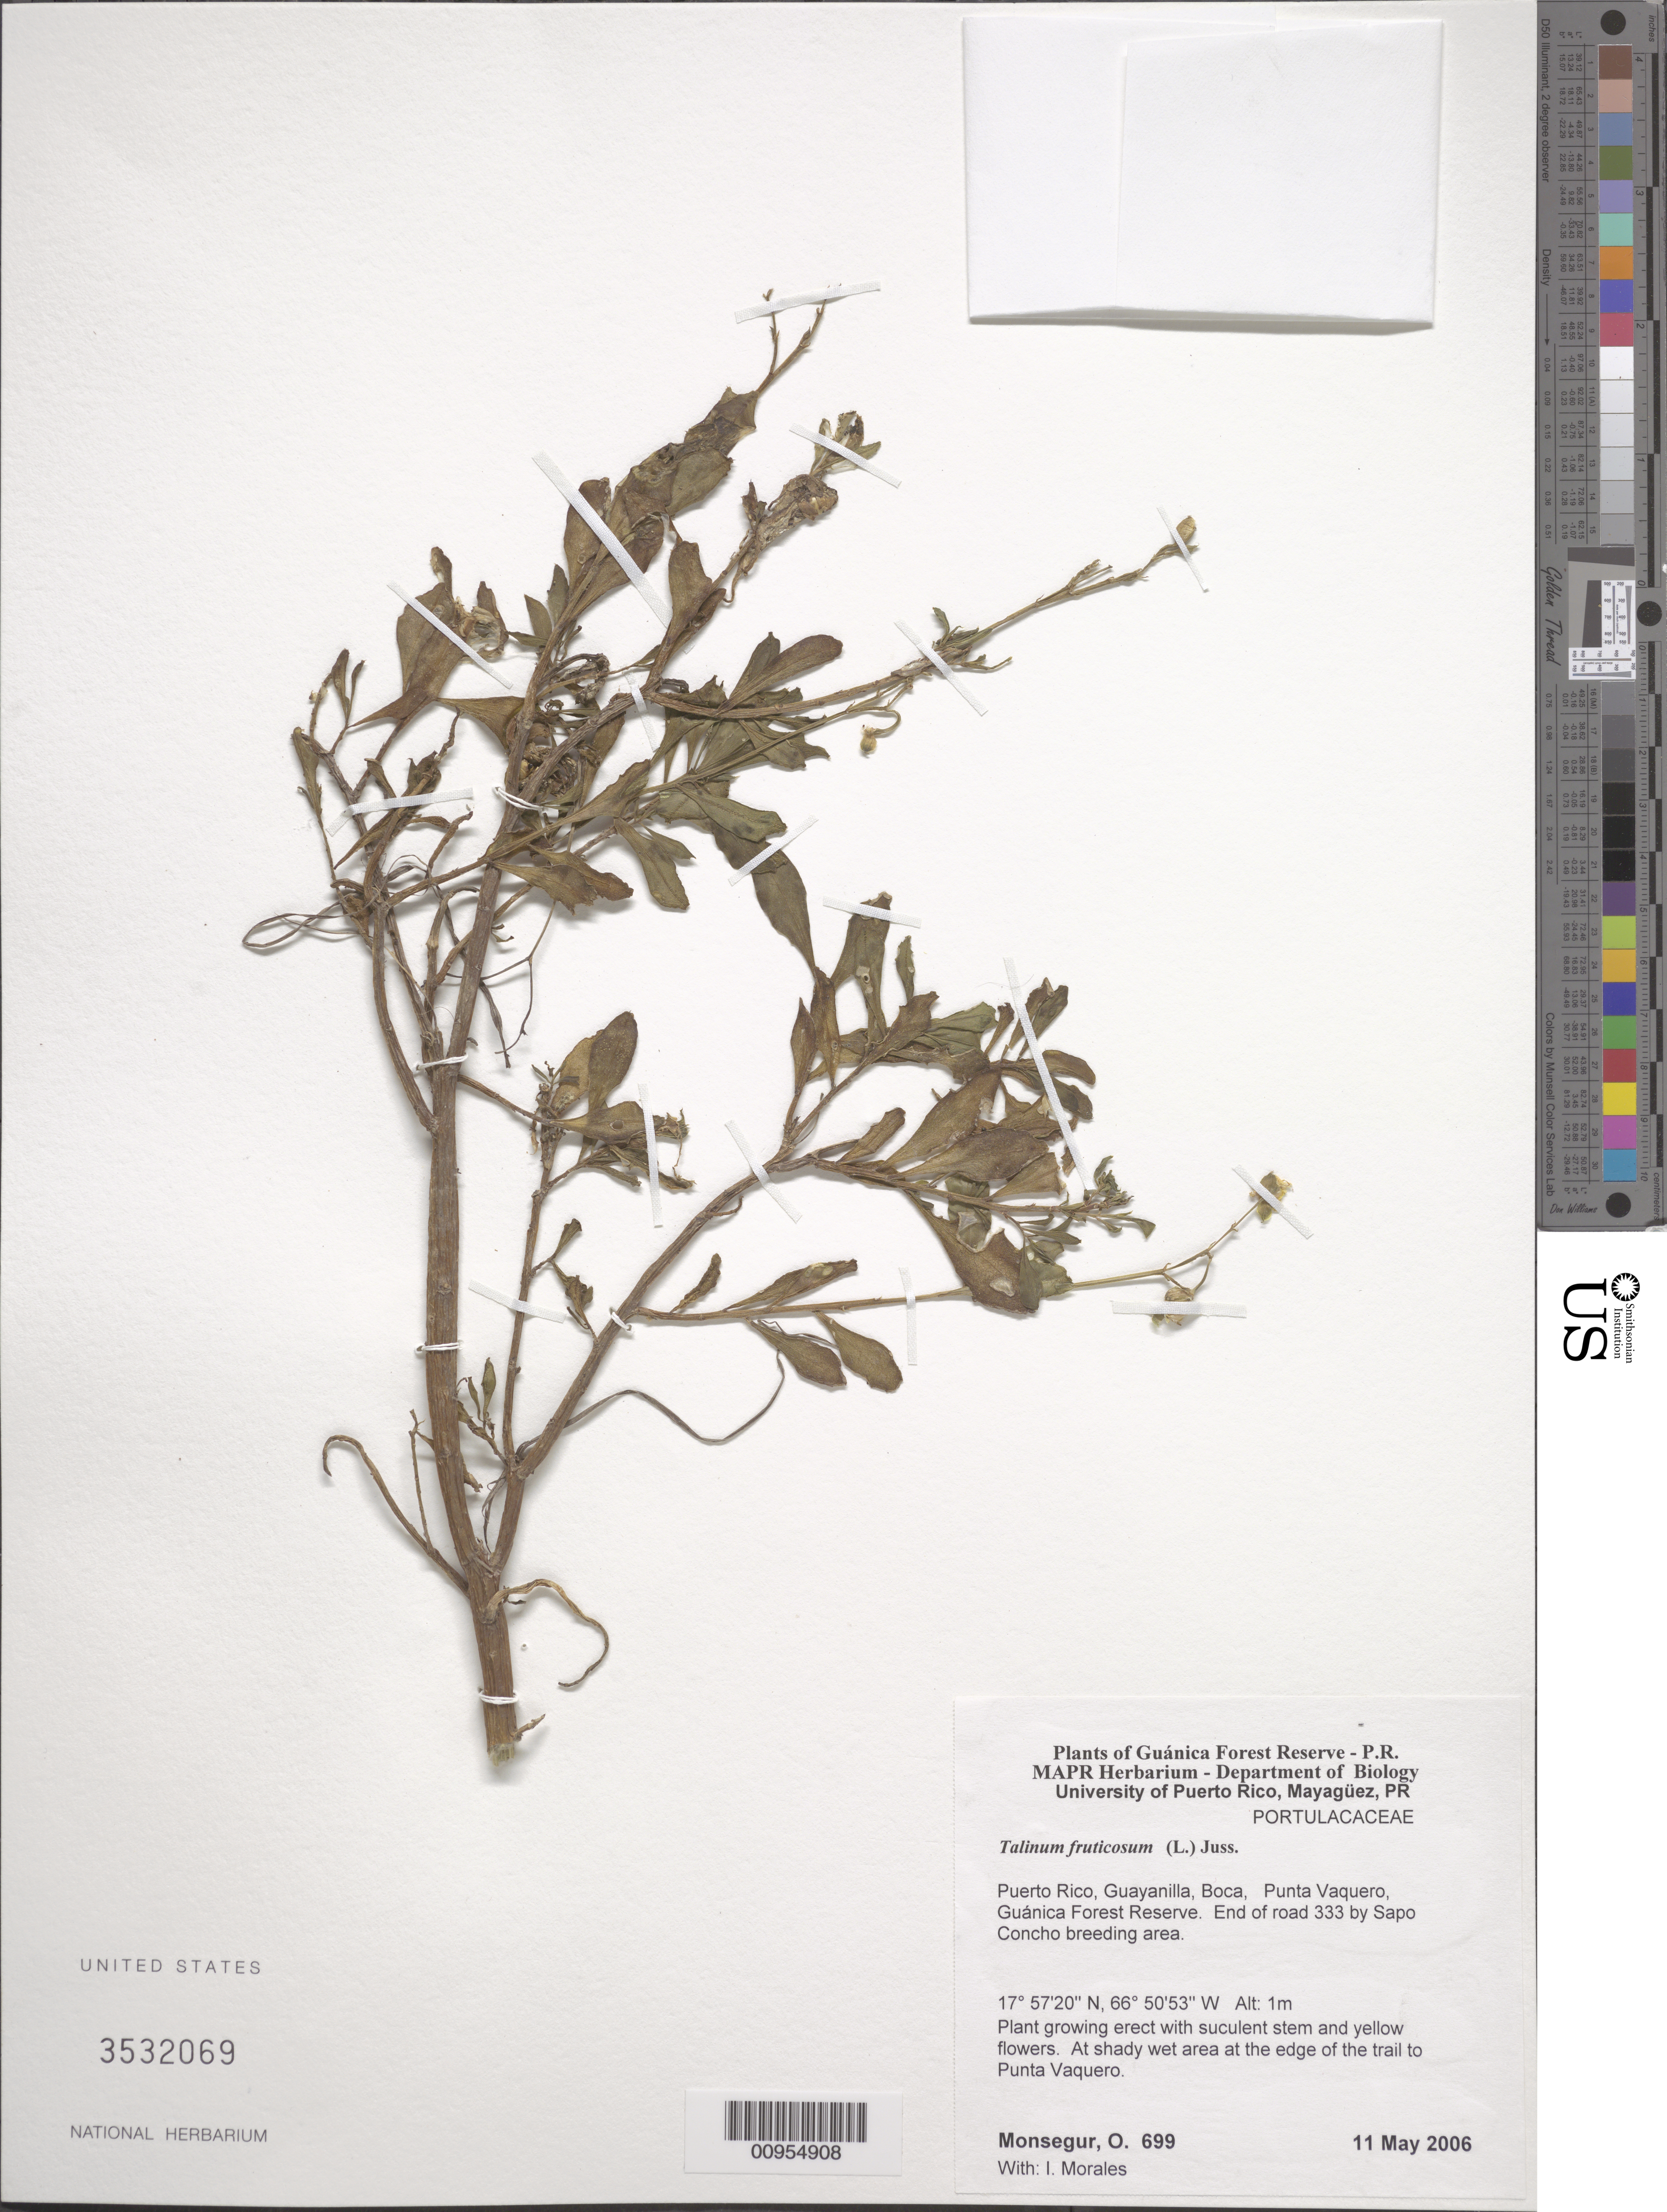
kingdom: Plantae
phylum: Tracheophyta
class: Magnoliopsida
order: Caryophyllales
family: Talinaceae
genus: Talinum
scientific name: Talinum fruticosum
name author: (L.) Juss.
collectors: O. Monsegur & I. Morales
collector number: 699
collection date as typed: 11 May 2006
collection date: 2006-05-11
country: Puerto Rico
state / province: Guayanilla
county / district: Boca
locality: Guánica Forest Reserve. Punta Vaquero, end of road 333 by Sapo Concho breeding area.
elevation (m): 1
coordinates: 17.57201, 66.50533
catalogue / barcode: US 3532069